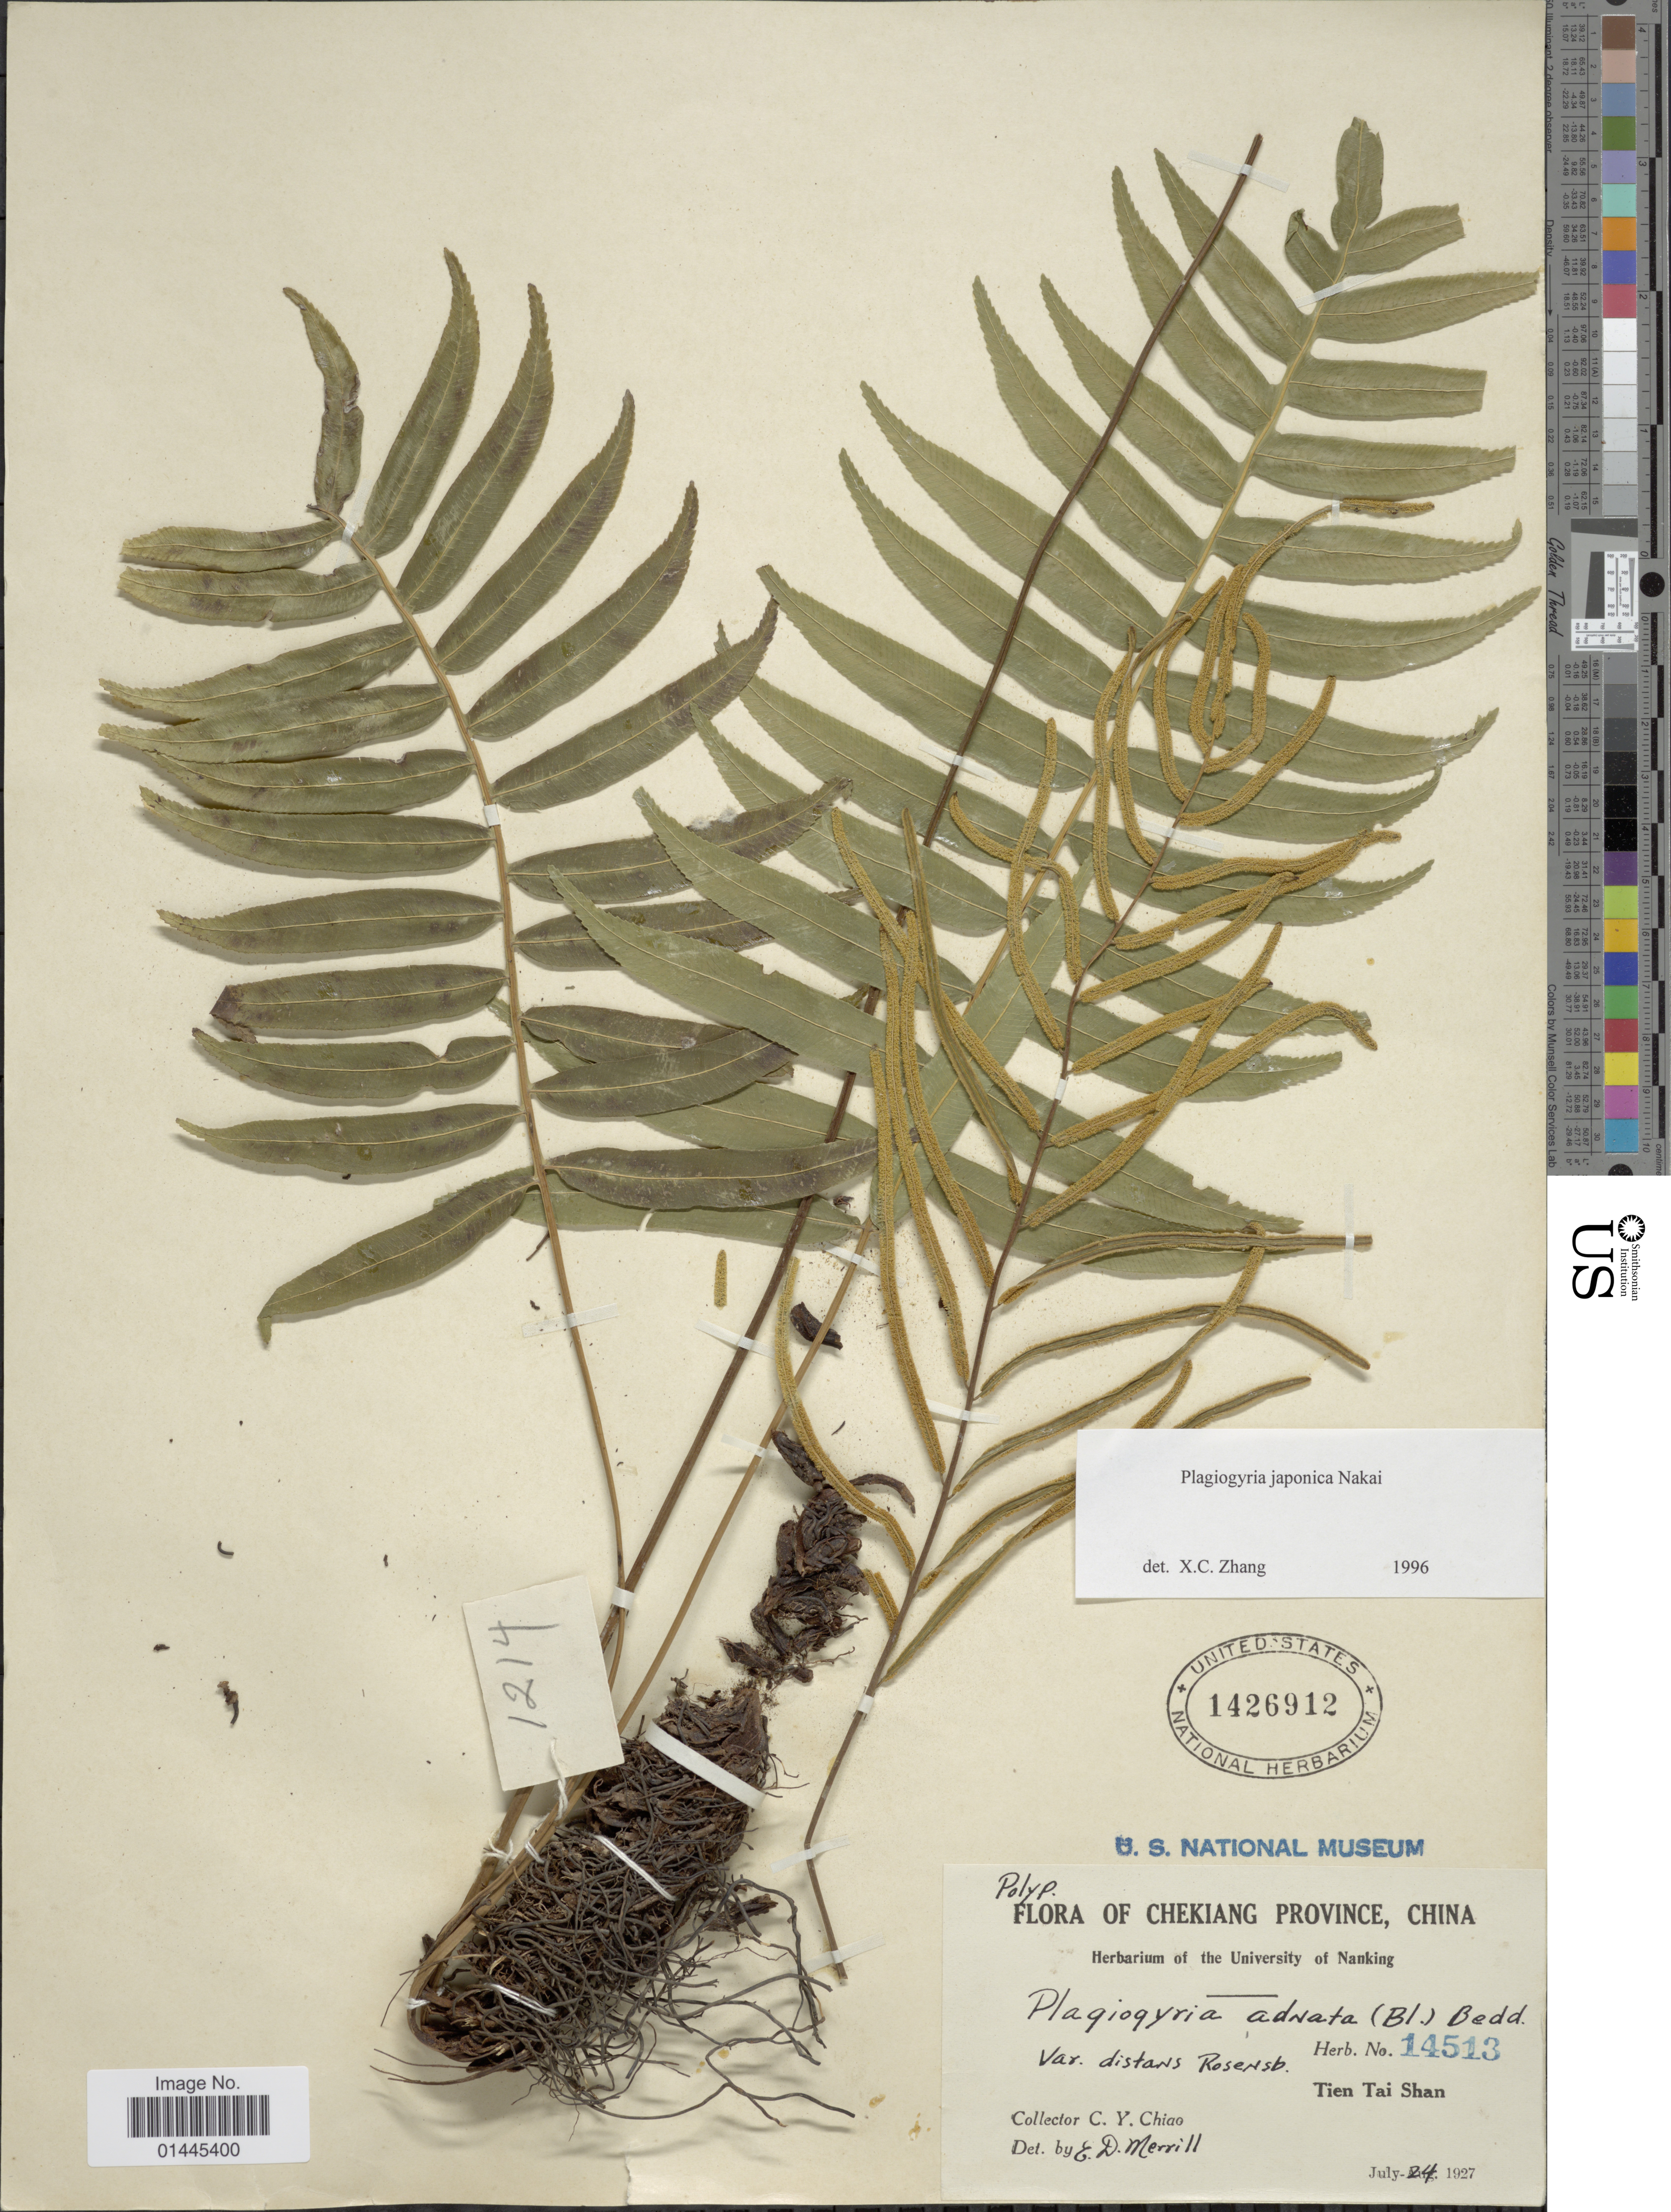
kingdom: Plantae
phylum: Tracheophyta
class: Polypodiopsida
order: Cyatheales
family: Plagiogyriaceae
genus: Plagiogyria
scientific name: Plagiogyria japonica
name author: Nakai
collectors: C. Y. Chiao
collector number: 14513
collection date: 1927-07-24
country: China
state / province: Zhejiang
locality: Chekiang Province, Tien Tai Shan.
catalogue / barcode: US 1426912